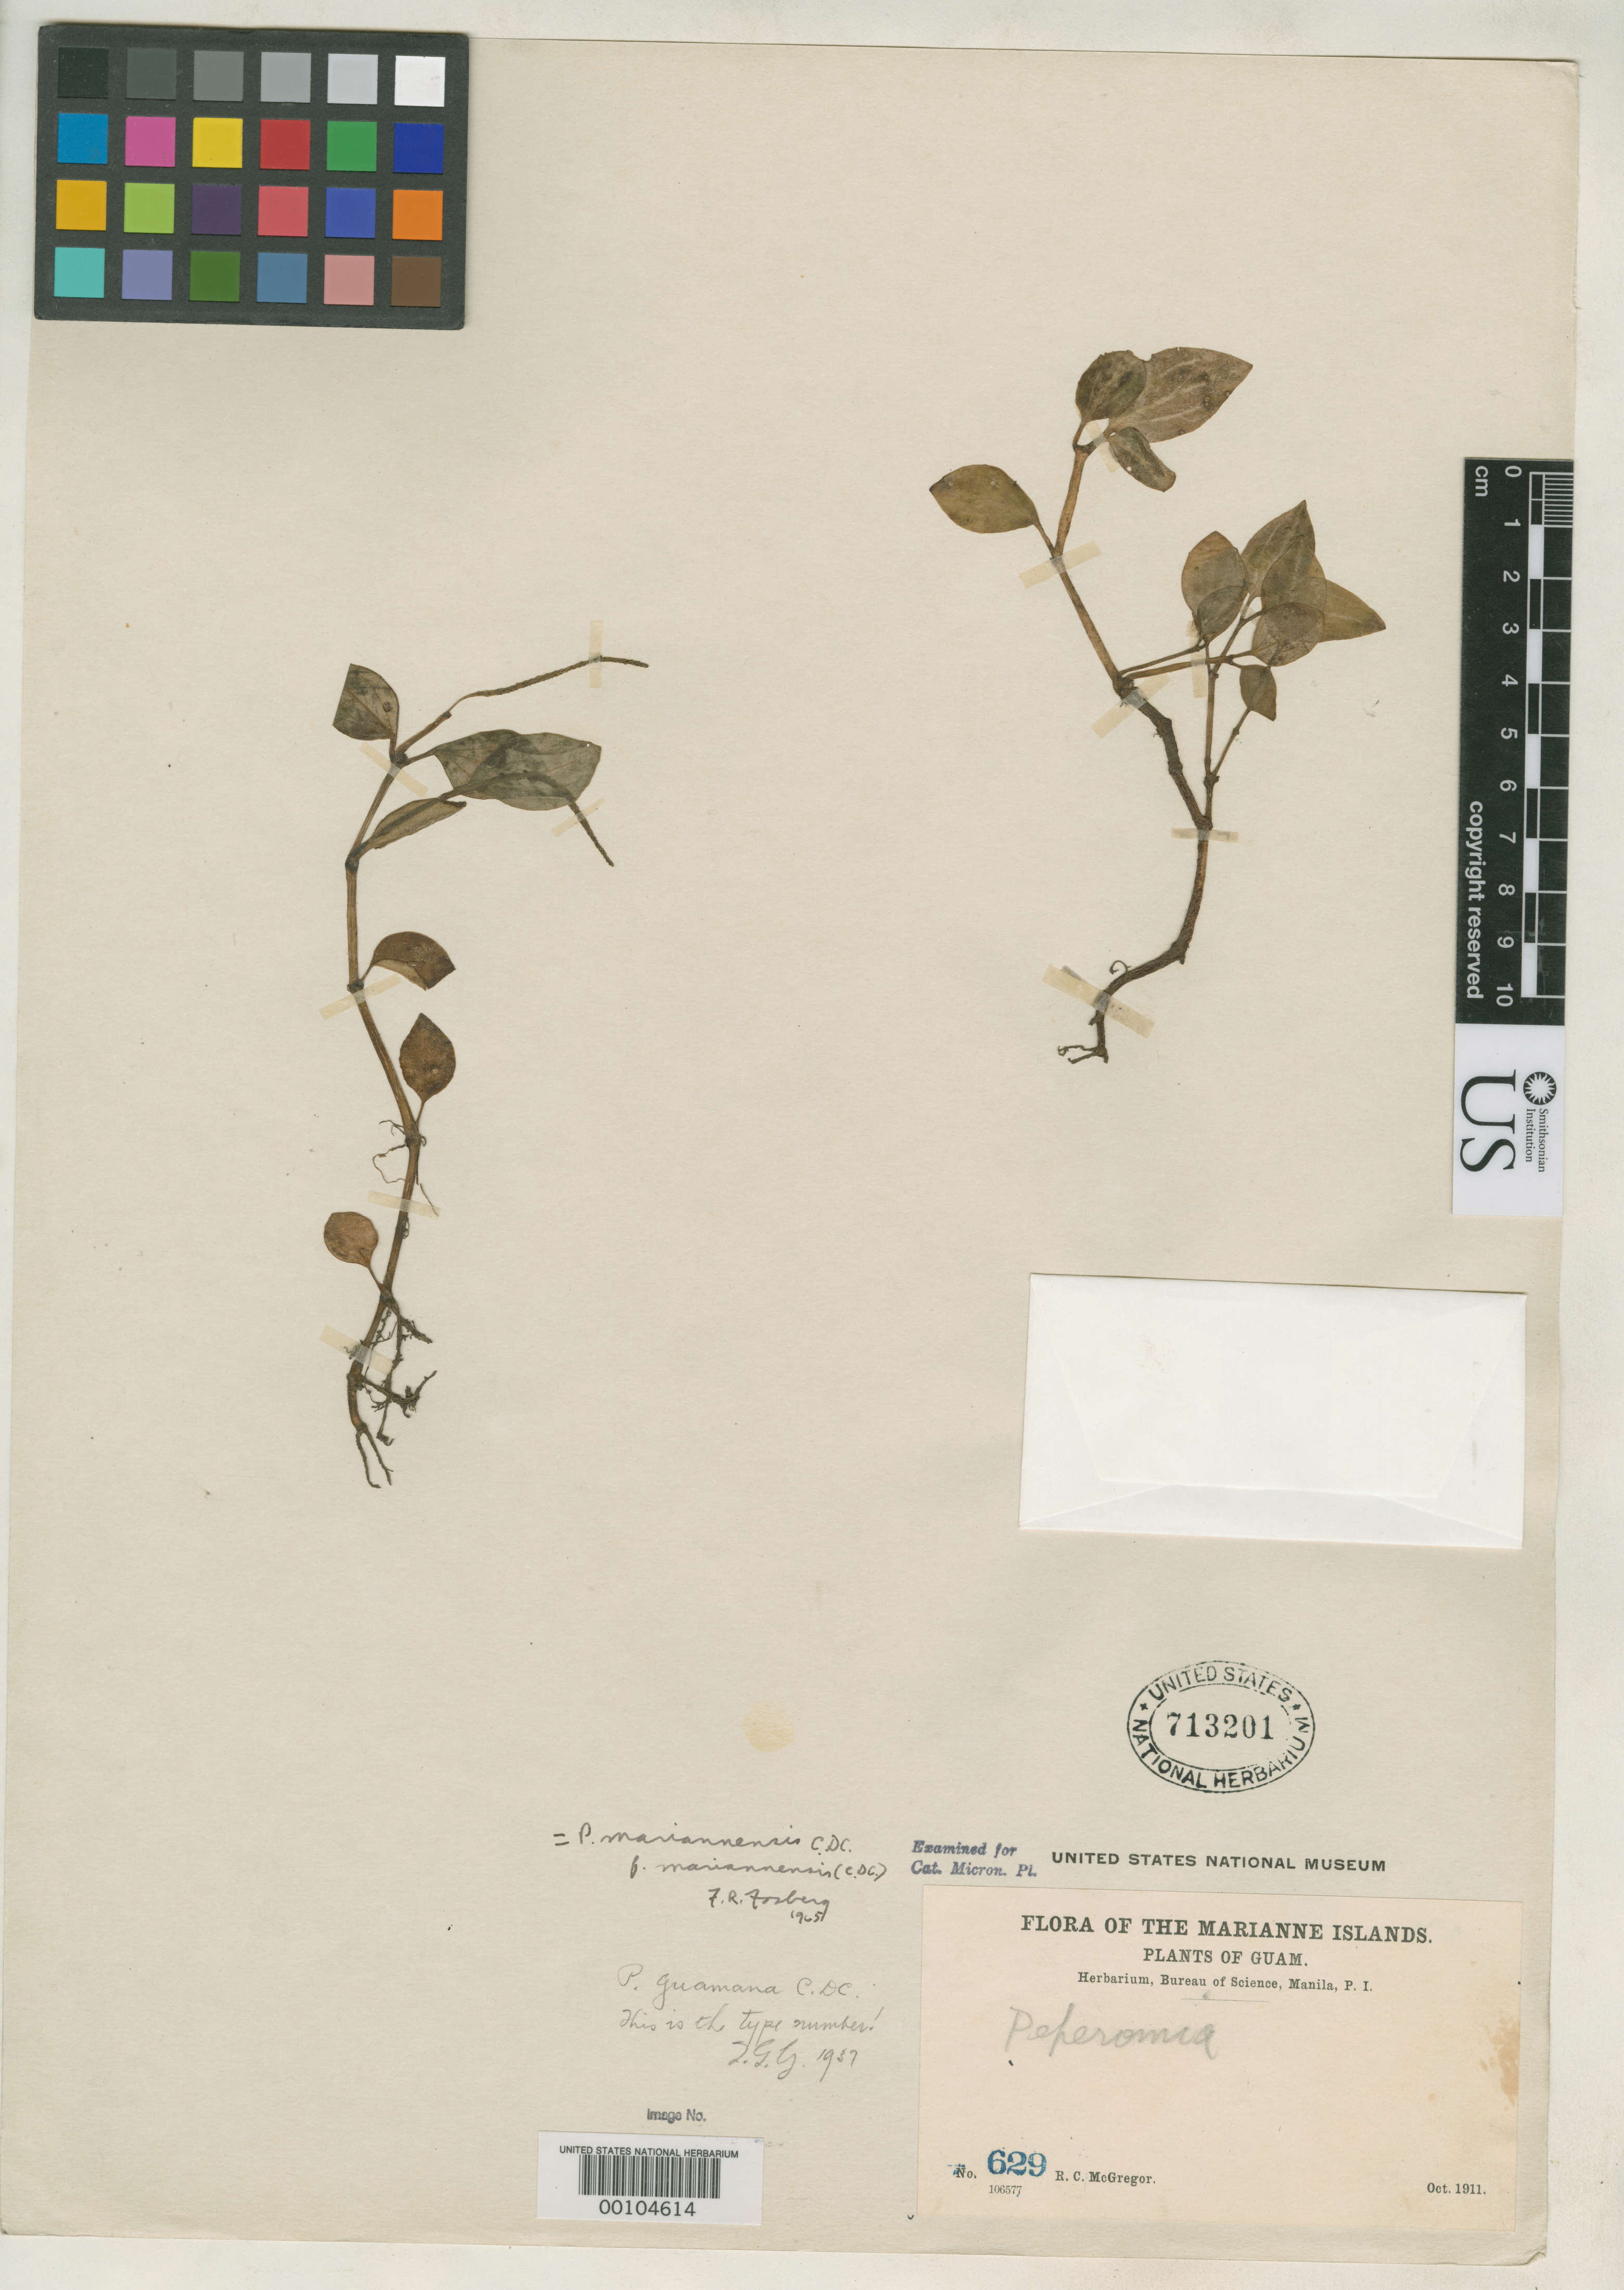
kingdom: Plantae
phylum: Tracheophyta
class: Magnoliopsida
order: Piperales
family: Piperaceae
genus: Peperomia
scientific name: Peperomia guamana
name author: C. DC.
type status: Isotype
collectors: R. C. McGregor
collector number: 629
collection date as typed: Oct 1911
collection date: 1911-10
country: Guam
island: Guam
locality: Piit-Agat road.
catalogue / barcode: US 713201